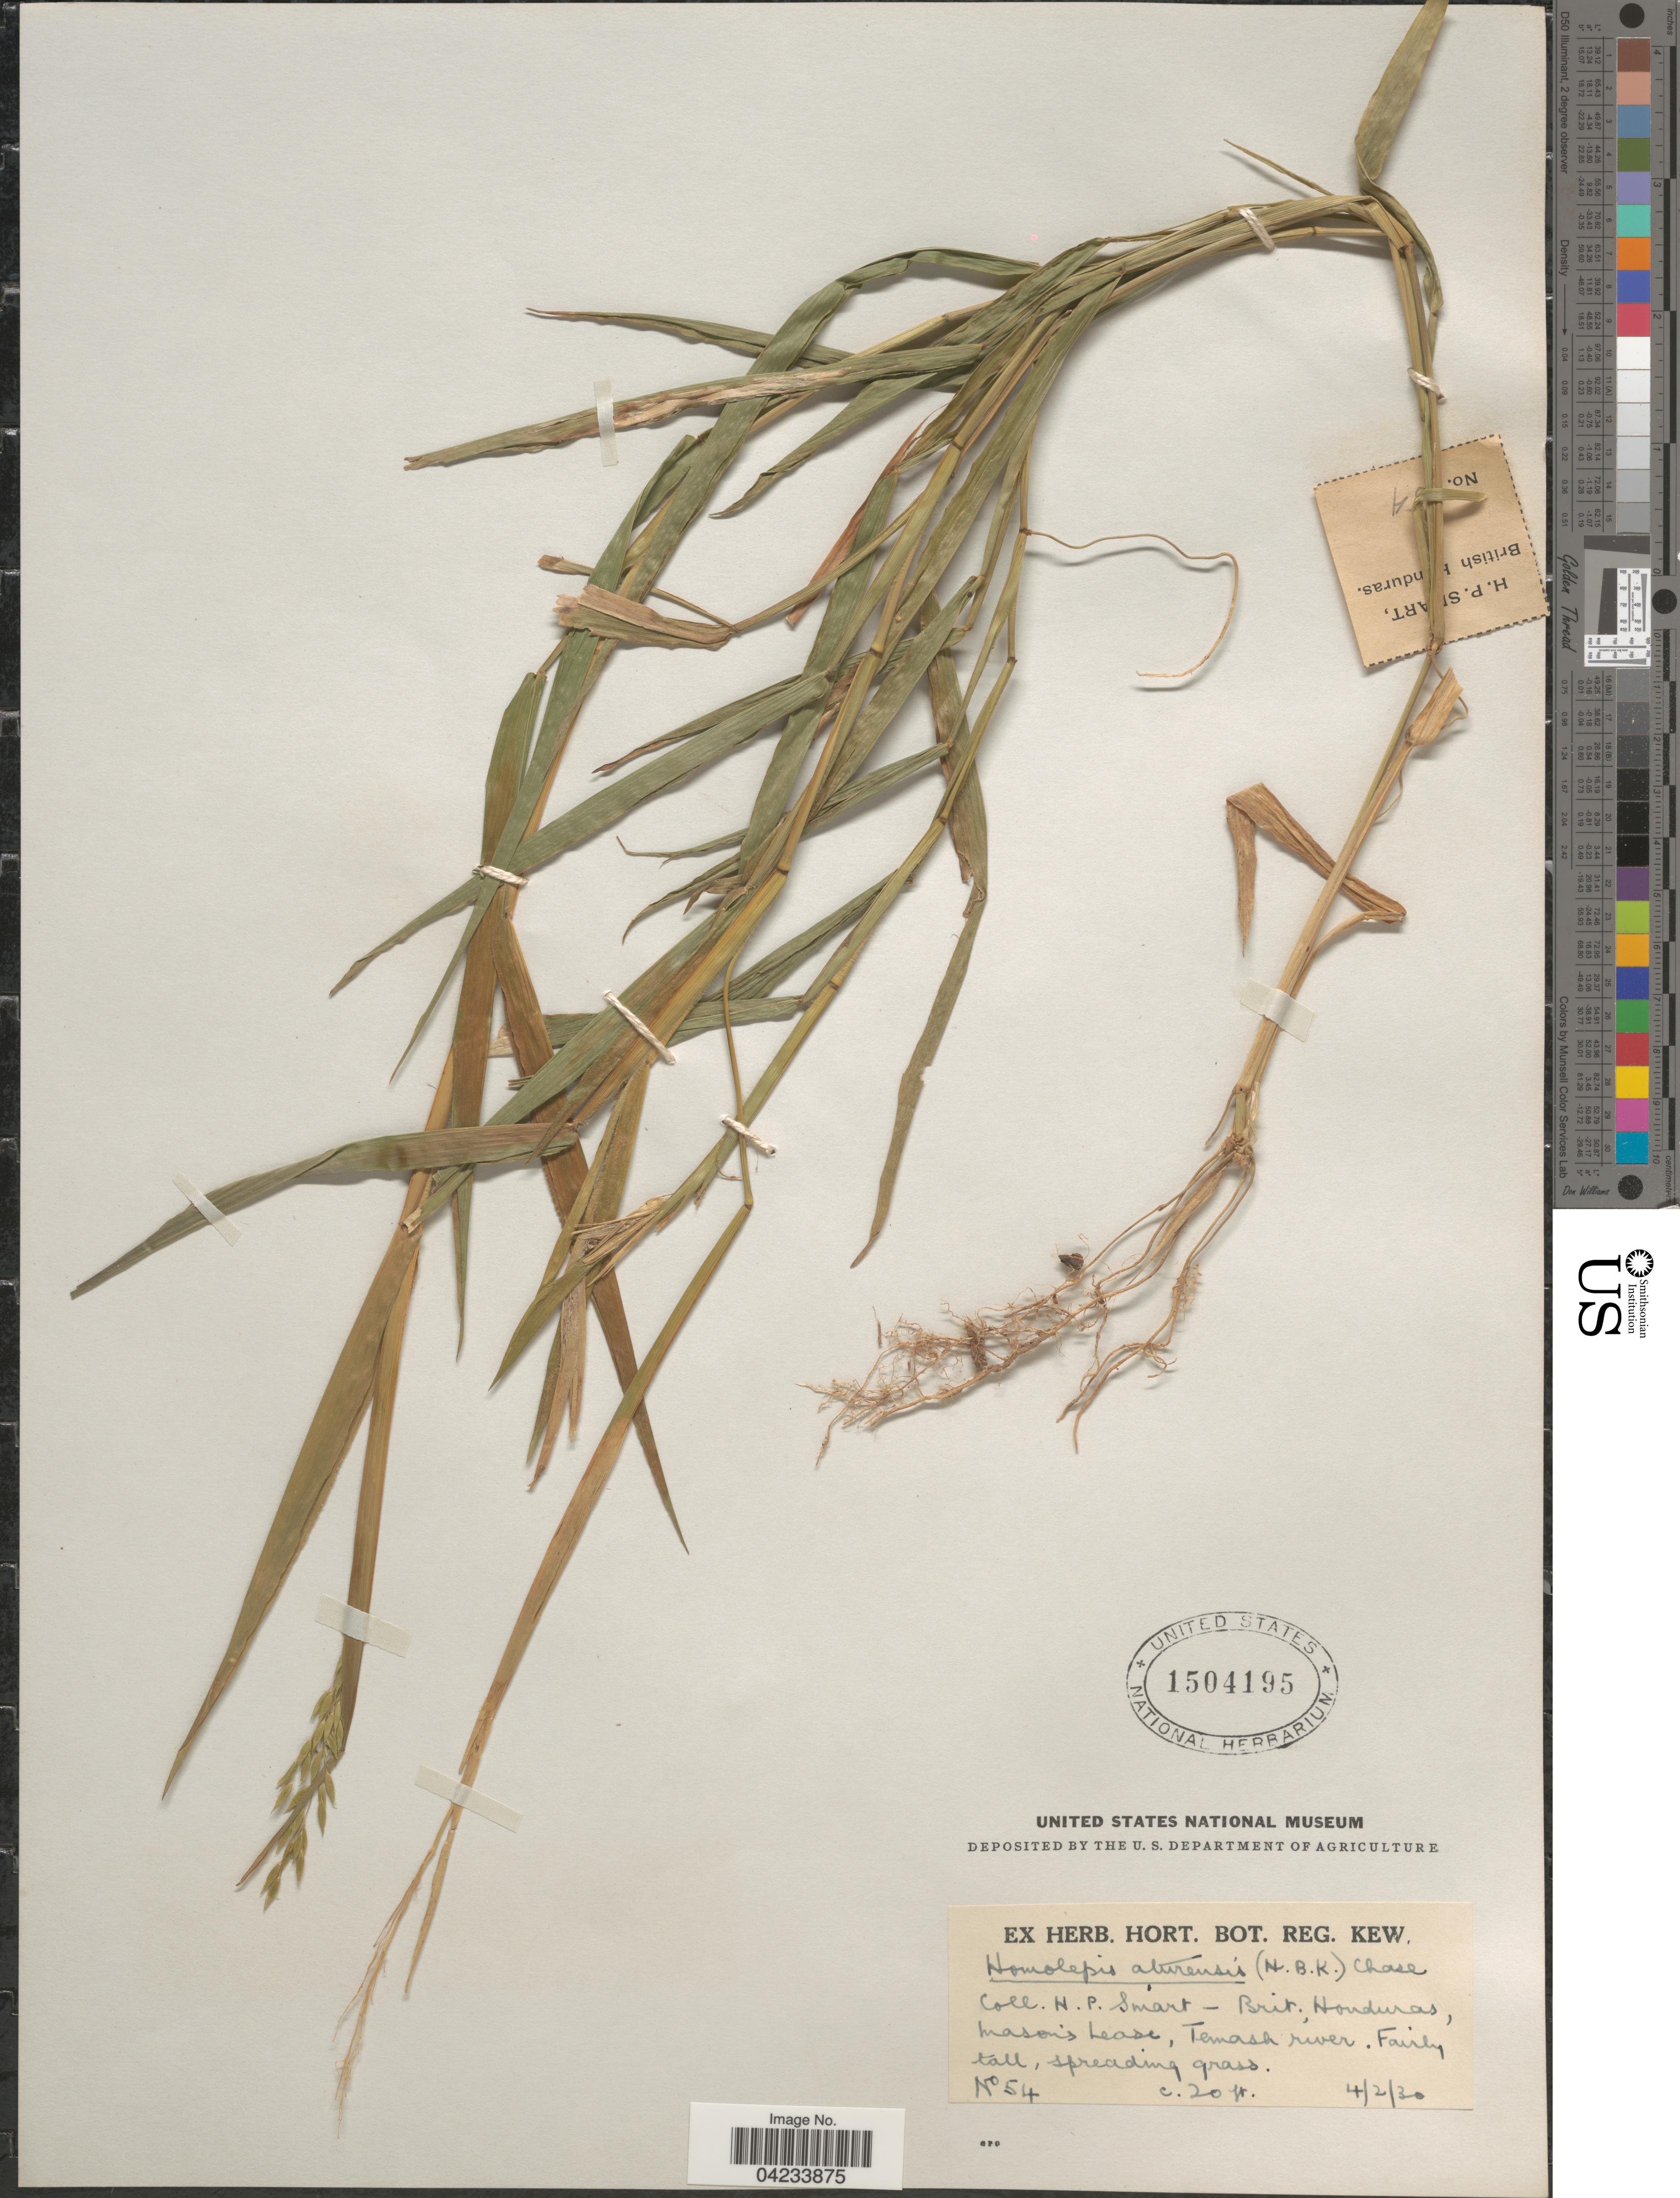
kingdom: Plantae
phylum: Tracheophyta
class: Liliopsida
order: Poales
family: Poaceae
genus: Homolepis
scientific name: Homolepis aturensis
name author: (Kunth) Chase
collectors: H. Smart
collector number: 54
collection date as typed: Transcribed d/m/y: 4/2/30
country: Belize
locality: Brit. Honduras, Mason's Lease, Temash river.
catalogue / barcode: US 1504195